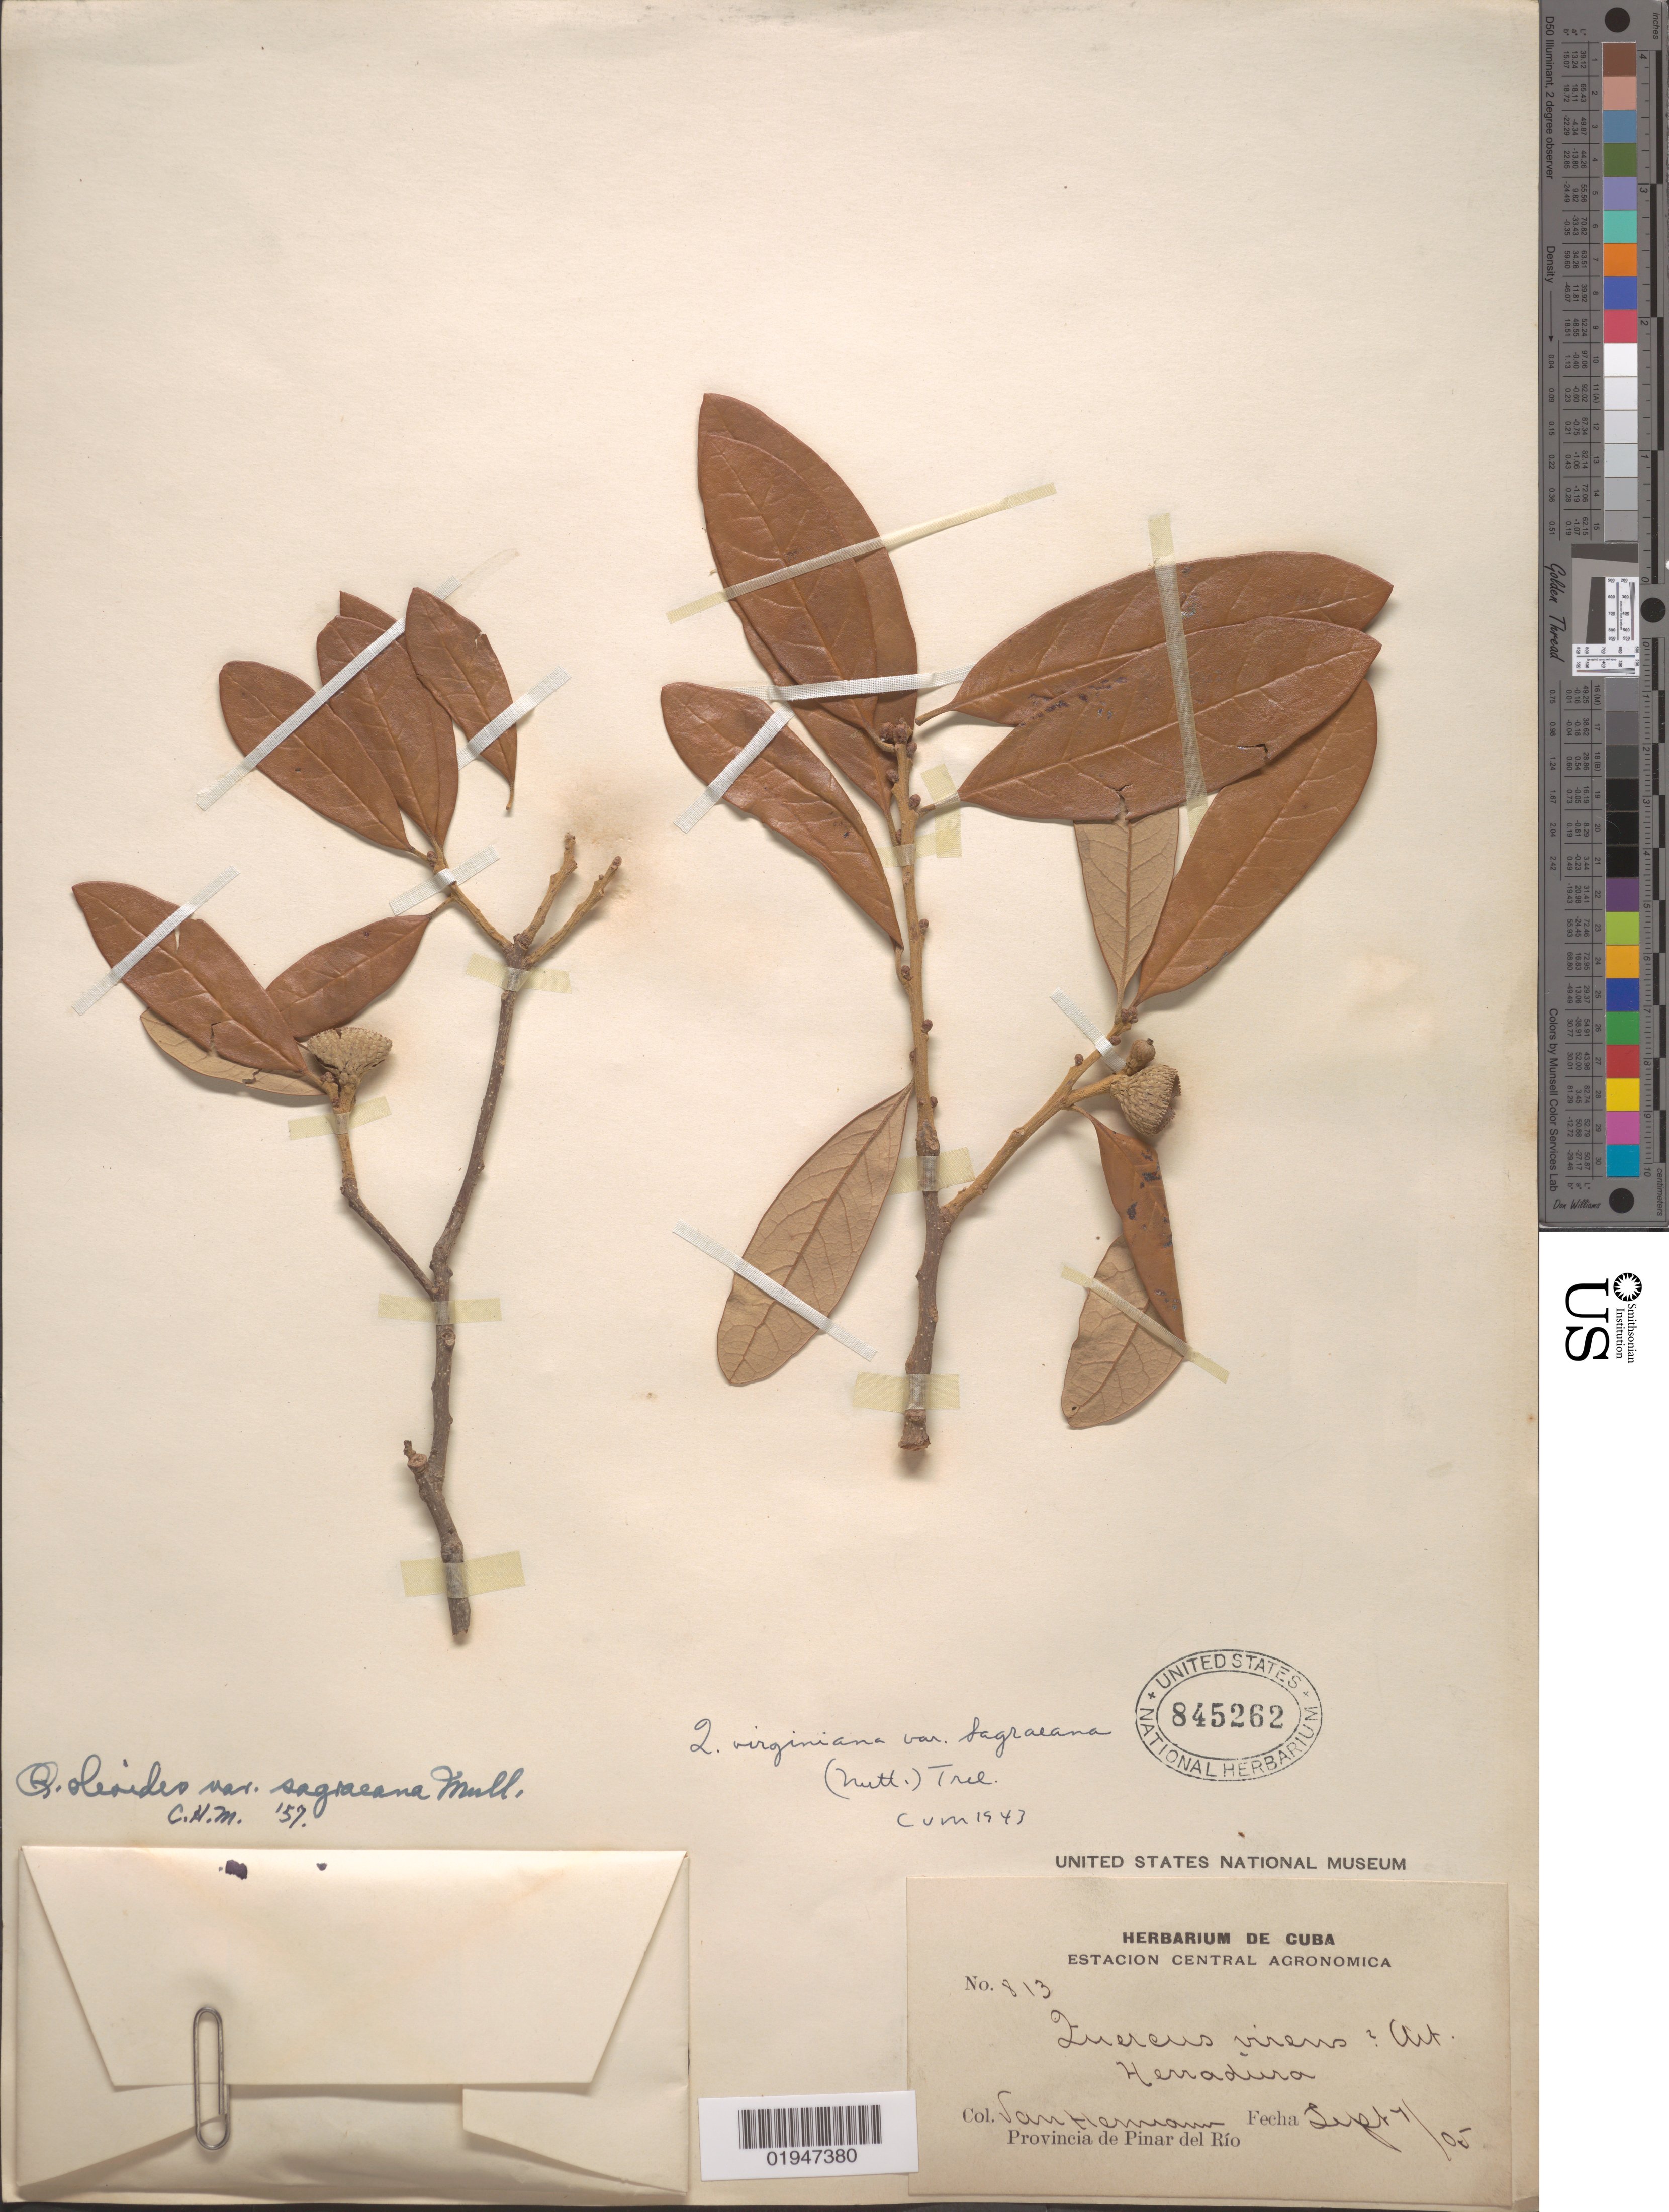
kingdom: Plantae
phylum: Tracheophyta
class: Magnoliopsida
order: Fagales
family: Fagaceae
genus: Quercus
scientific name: Quercus oleoides var. sagraeana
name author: Schltdl. & Cham.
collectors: H. A. Van Hermann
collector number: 813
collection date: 1905-09-07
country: Cuba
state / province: Pinar del Rio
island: Cuba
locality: Herradura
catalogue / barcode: US 845262